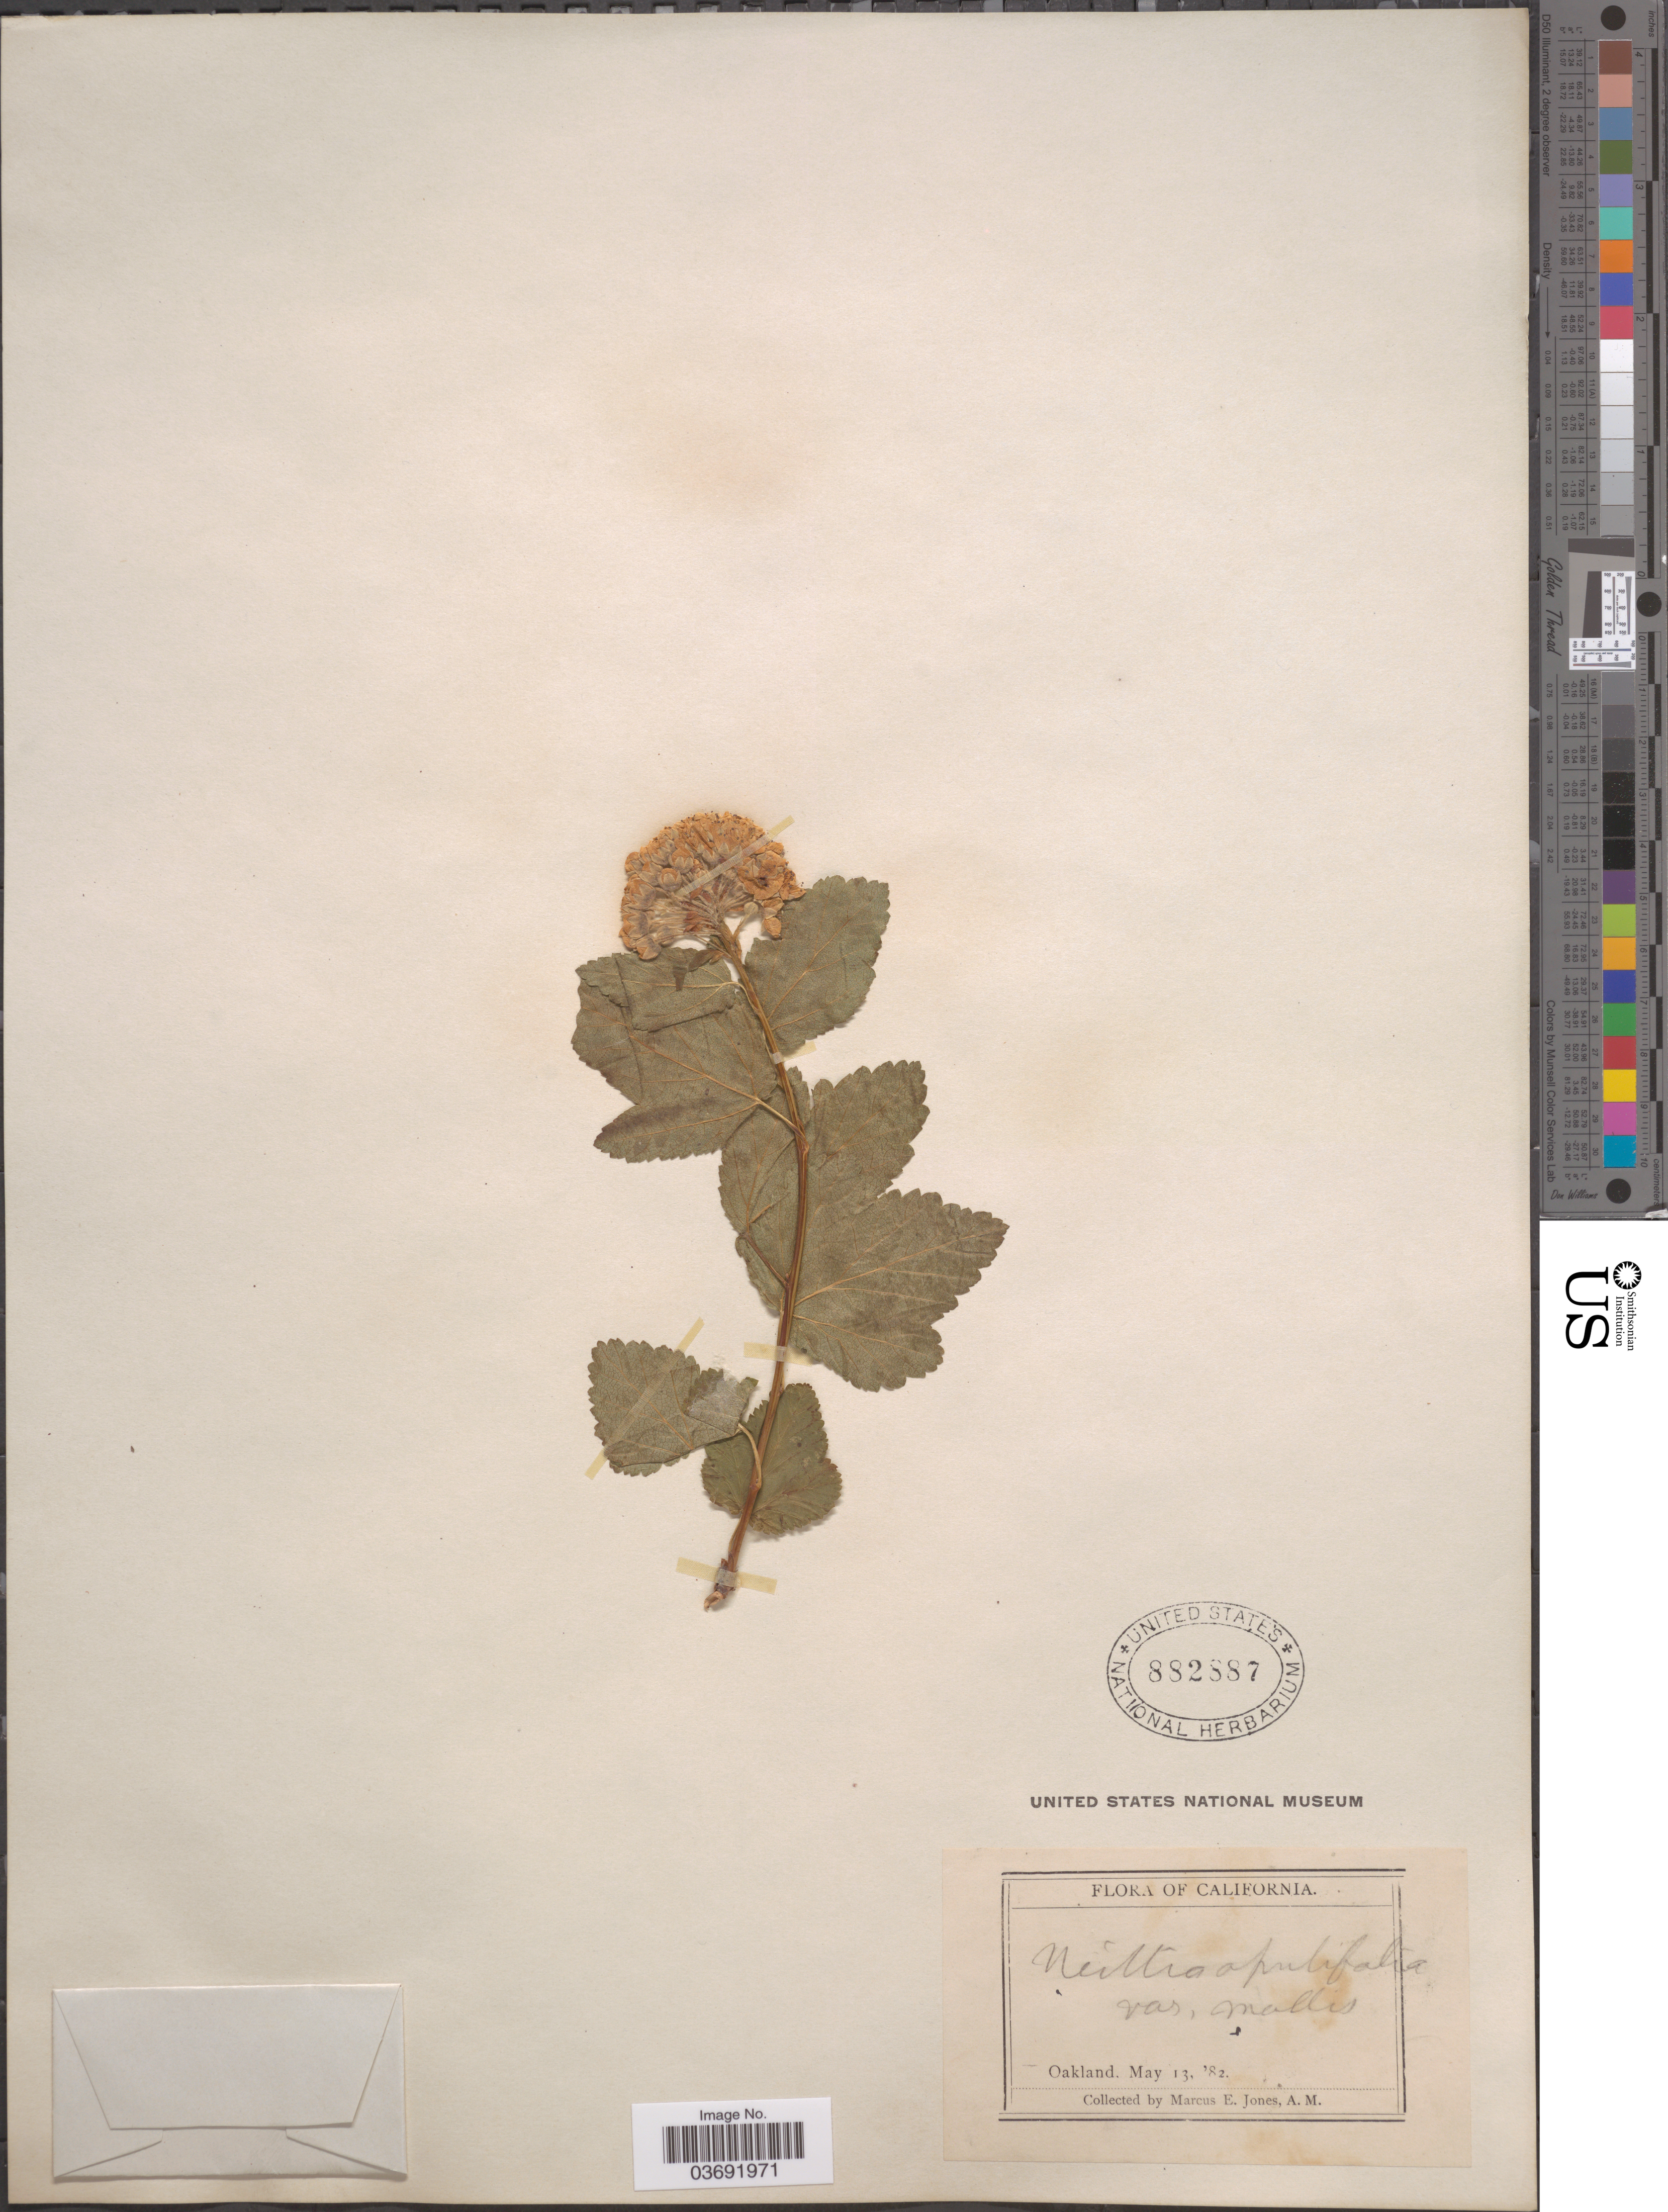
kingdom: Plantae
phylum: Tracheophyta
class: Magnoliopsida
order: Rosales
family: Rosaceae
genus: Physocarpus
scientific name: Physocarpus capitatus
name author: (Pursh) Kuntze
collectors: M. E. Jones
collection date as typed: Transcribed d/m/y: 13/5/82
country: United States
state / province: California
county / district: Alameda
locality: Oakland.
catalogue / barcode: US 882887